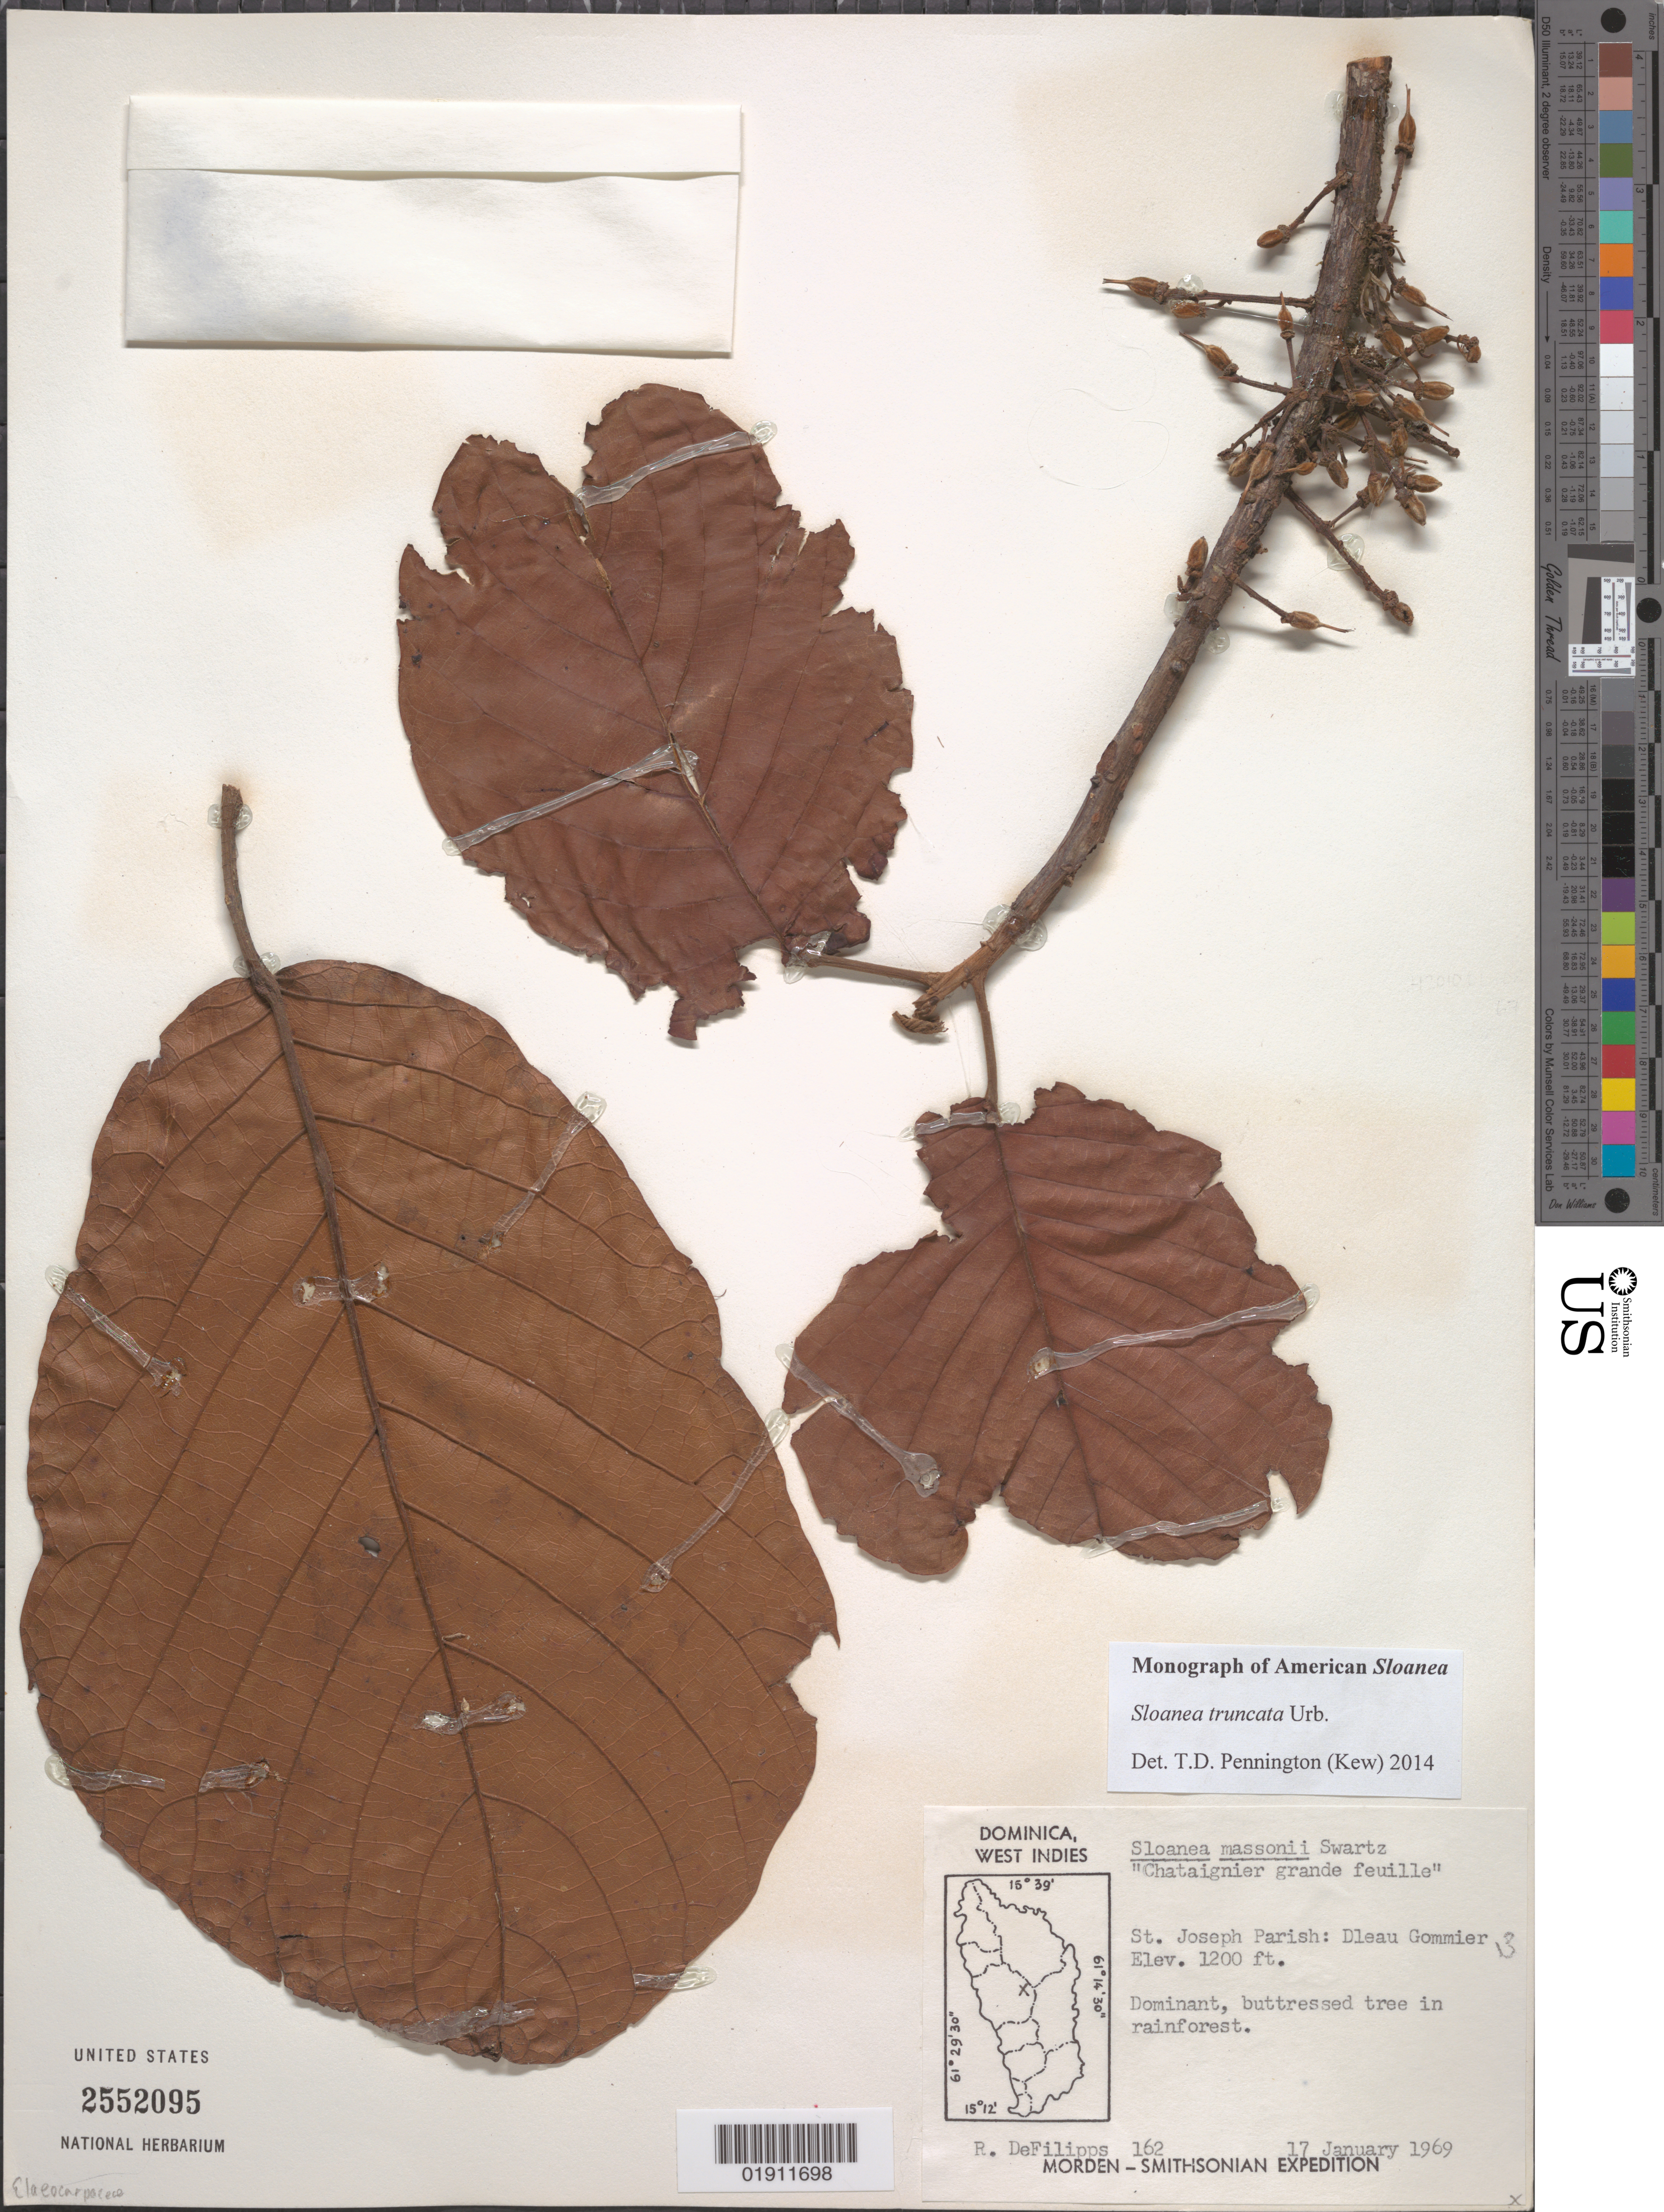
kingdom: Plantae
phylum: Tracheophyta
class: Magnoliopsida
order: Oxalidales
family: Elaeocarpaceae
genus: Sloanea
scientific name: Sloanea truncata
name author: Urb.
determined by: Pennington, T. D., (K)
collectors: R. A. DeFilipps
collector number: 162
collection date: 1969-01-17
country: Dominica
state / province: St. Joseph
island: Dominica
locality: Dleau Gommier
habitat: Rainforest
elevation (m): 366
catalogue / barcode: US 2552095